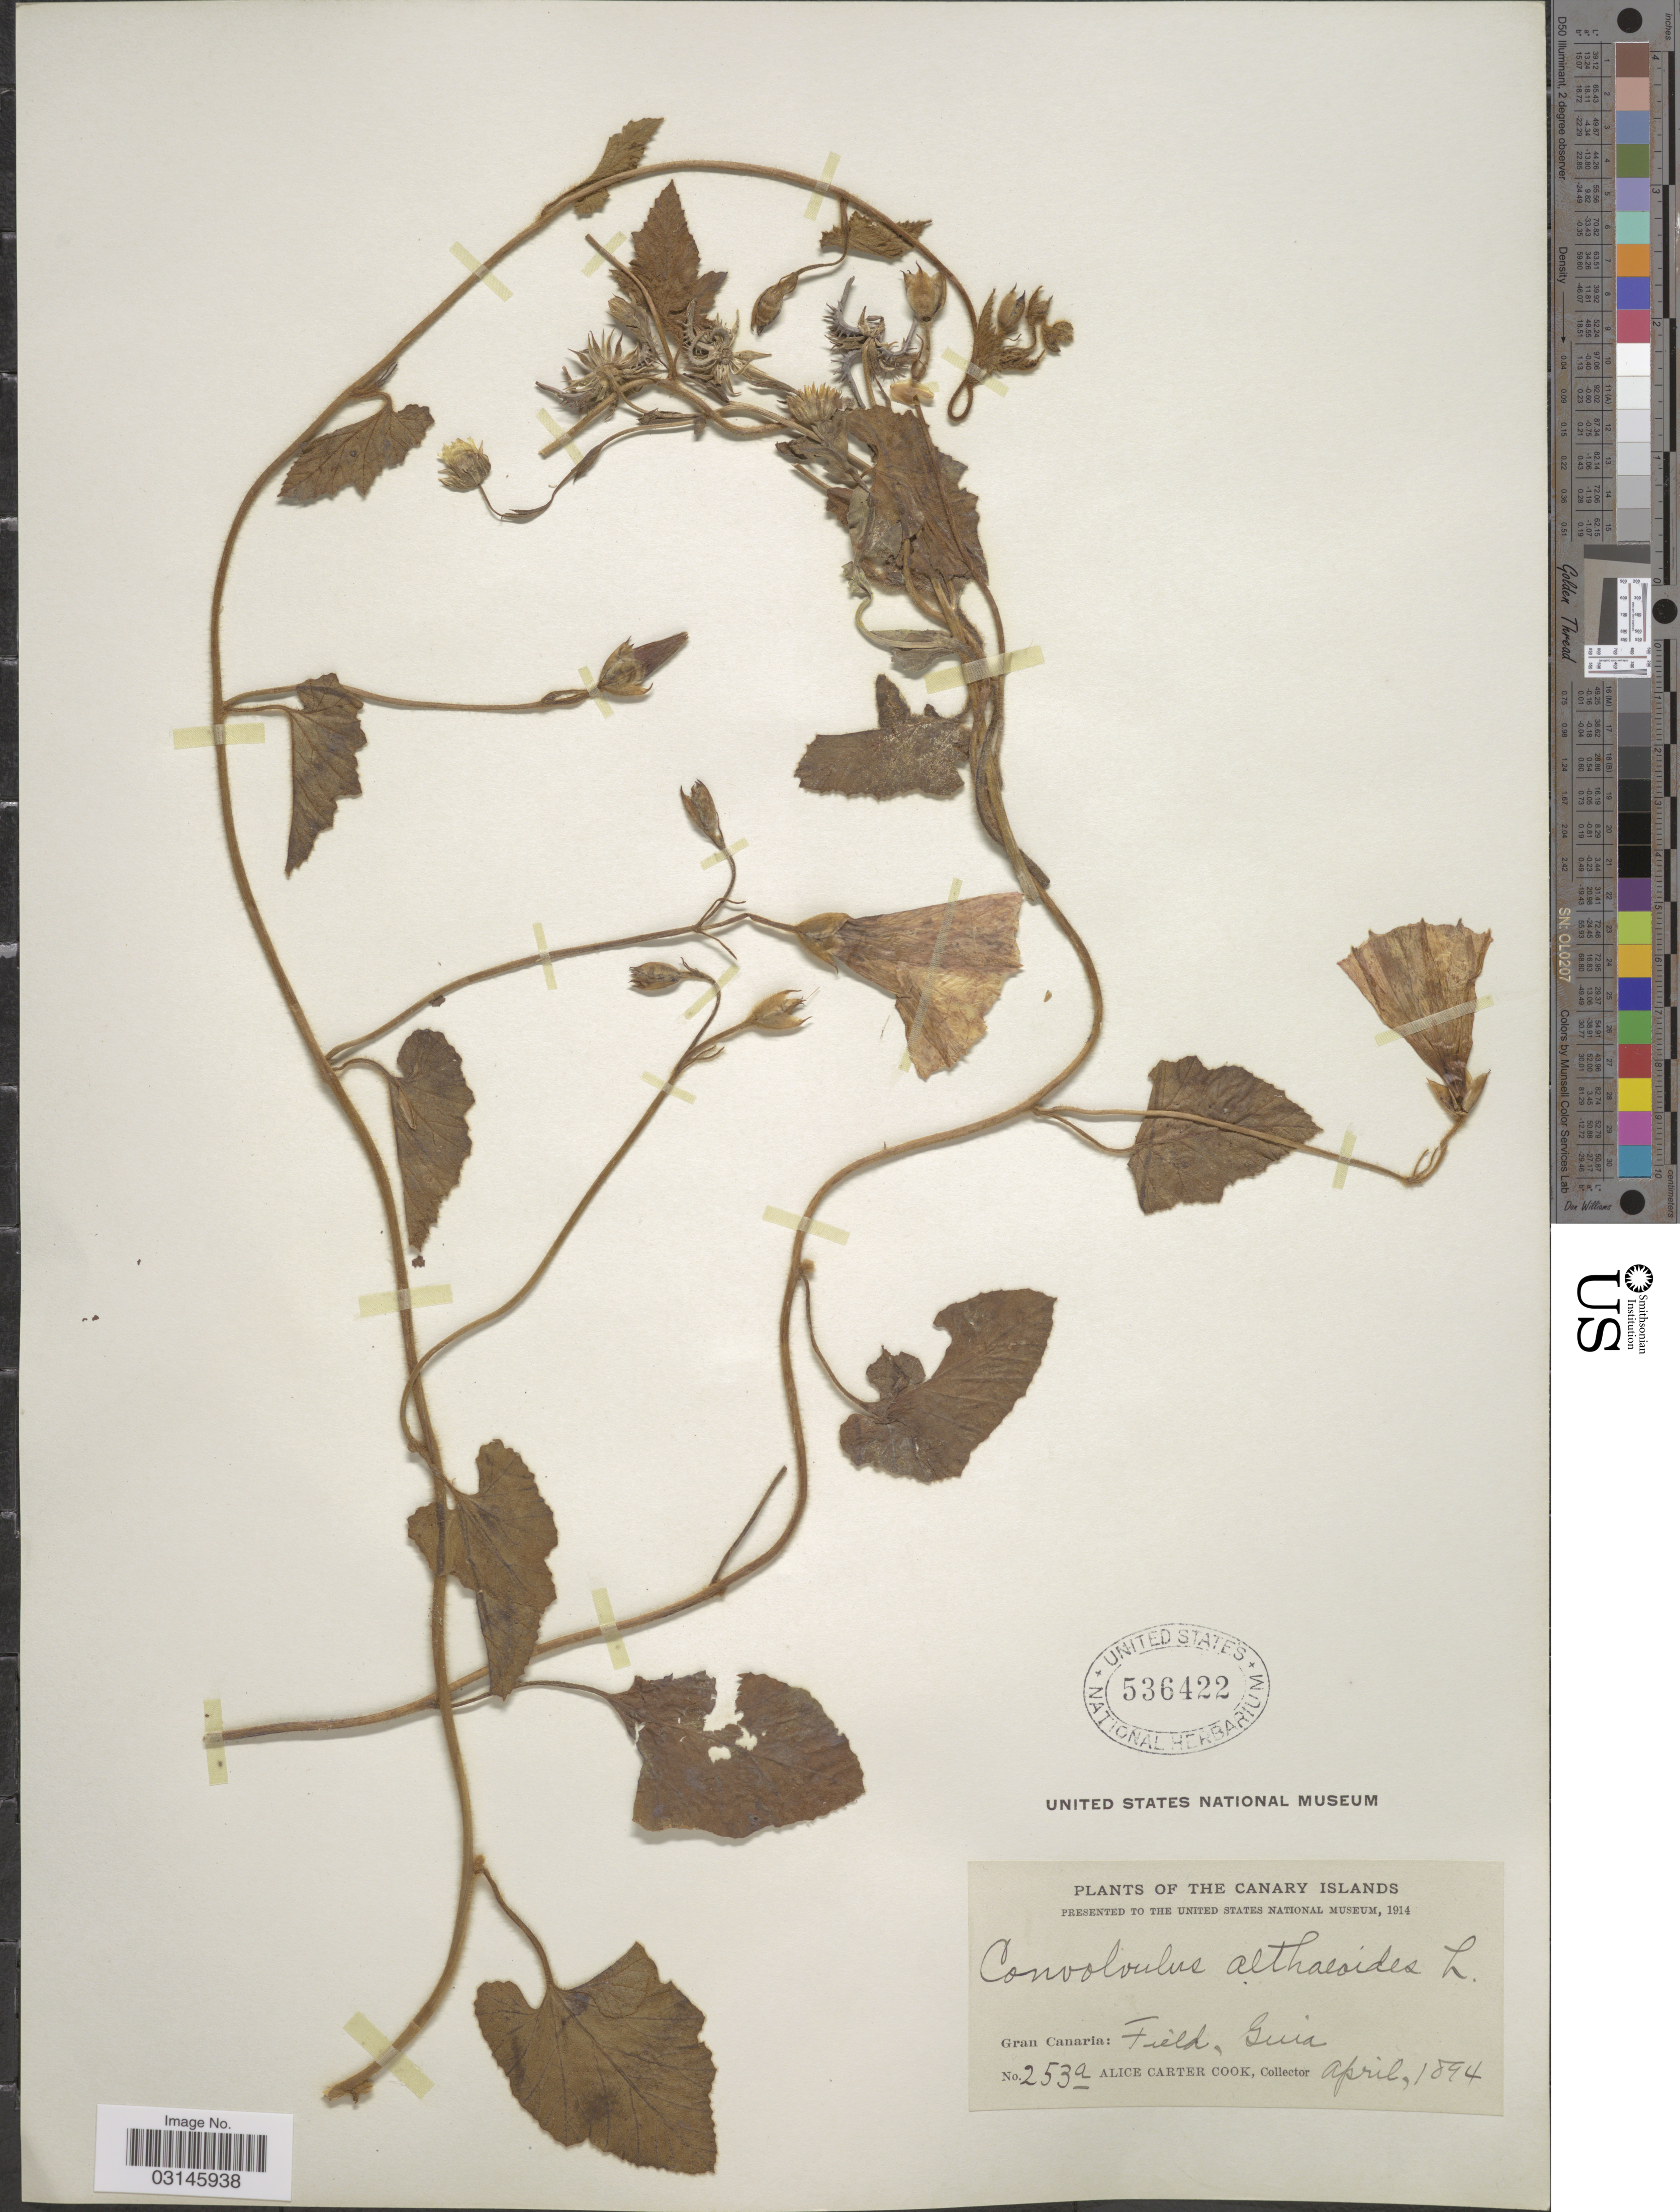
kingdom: Plantae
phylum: Tracheophyta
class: Magnoliopsida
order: Solanales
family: Convolvulaceae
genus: Convolvulus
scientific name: Convolvulus althaeoides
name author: L.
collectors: Alice C. Cook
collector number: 253a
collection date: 1894-04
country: Spain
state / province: Canarias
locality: The Canary Islands, Grand Canaria: Field, Guia.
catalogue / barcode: US 536422